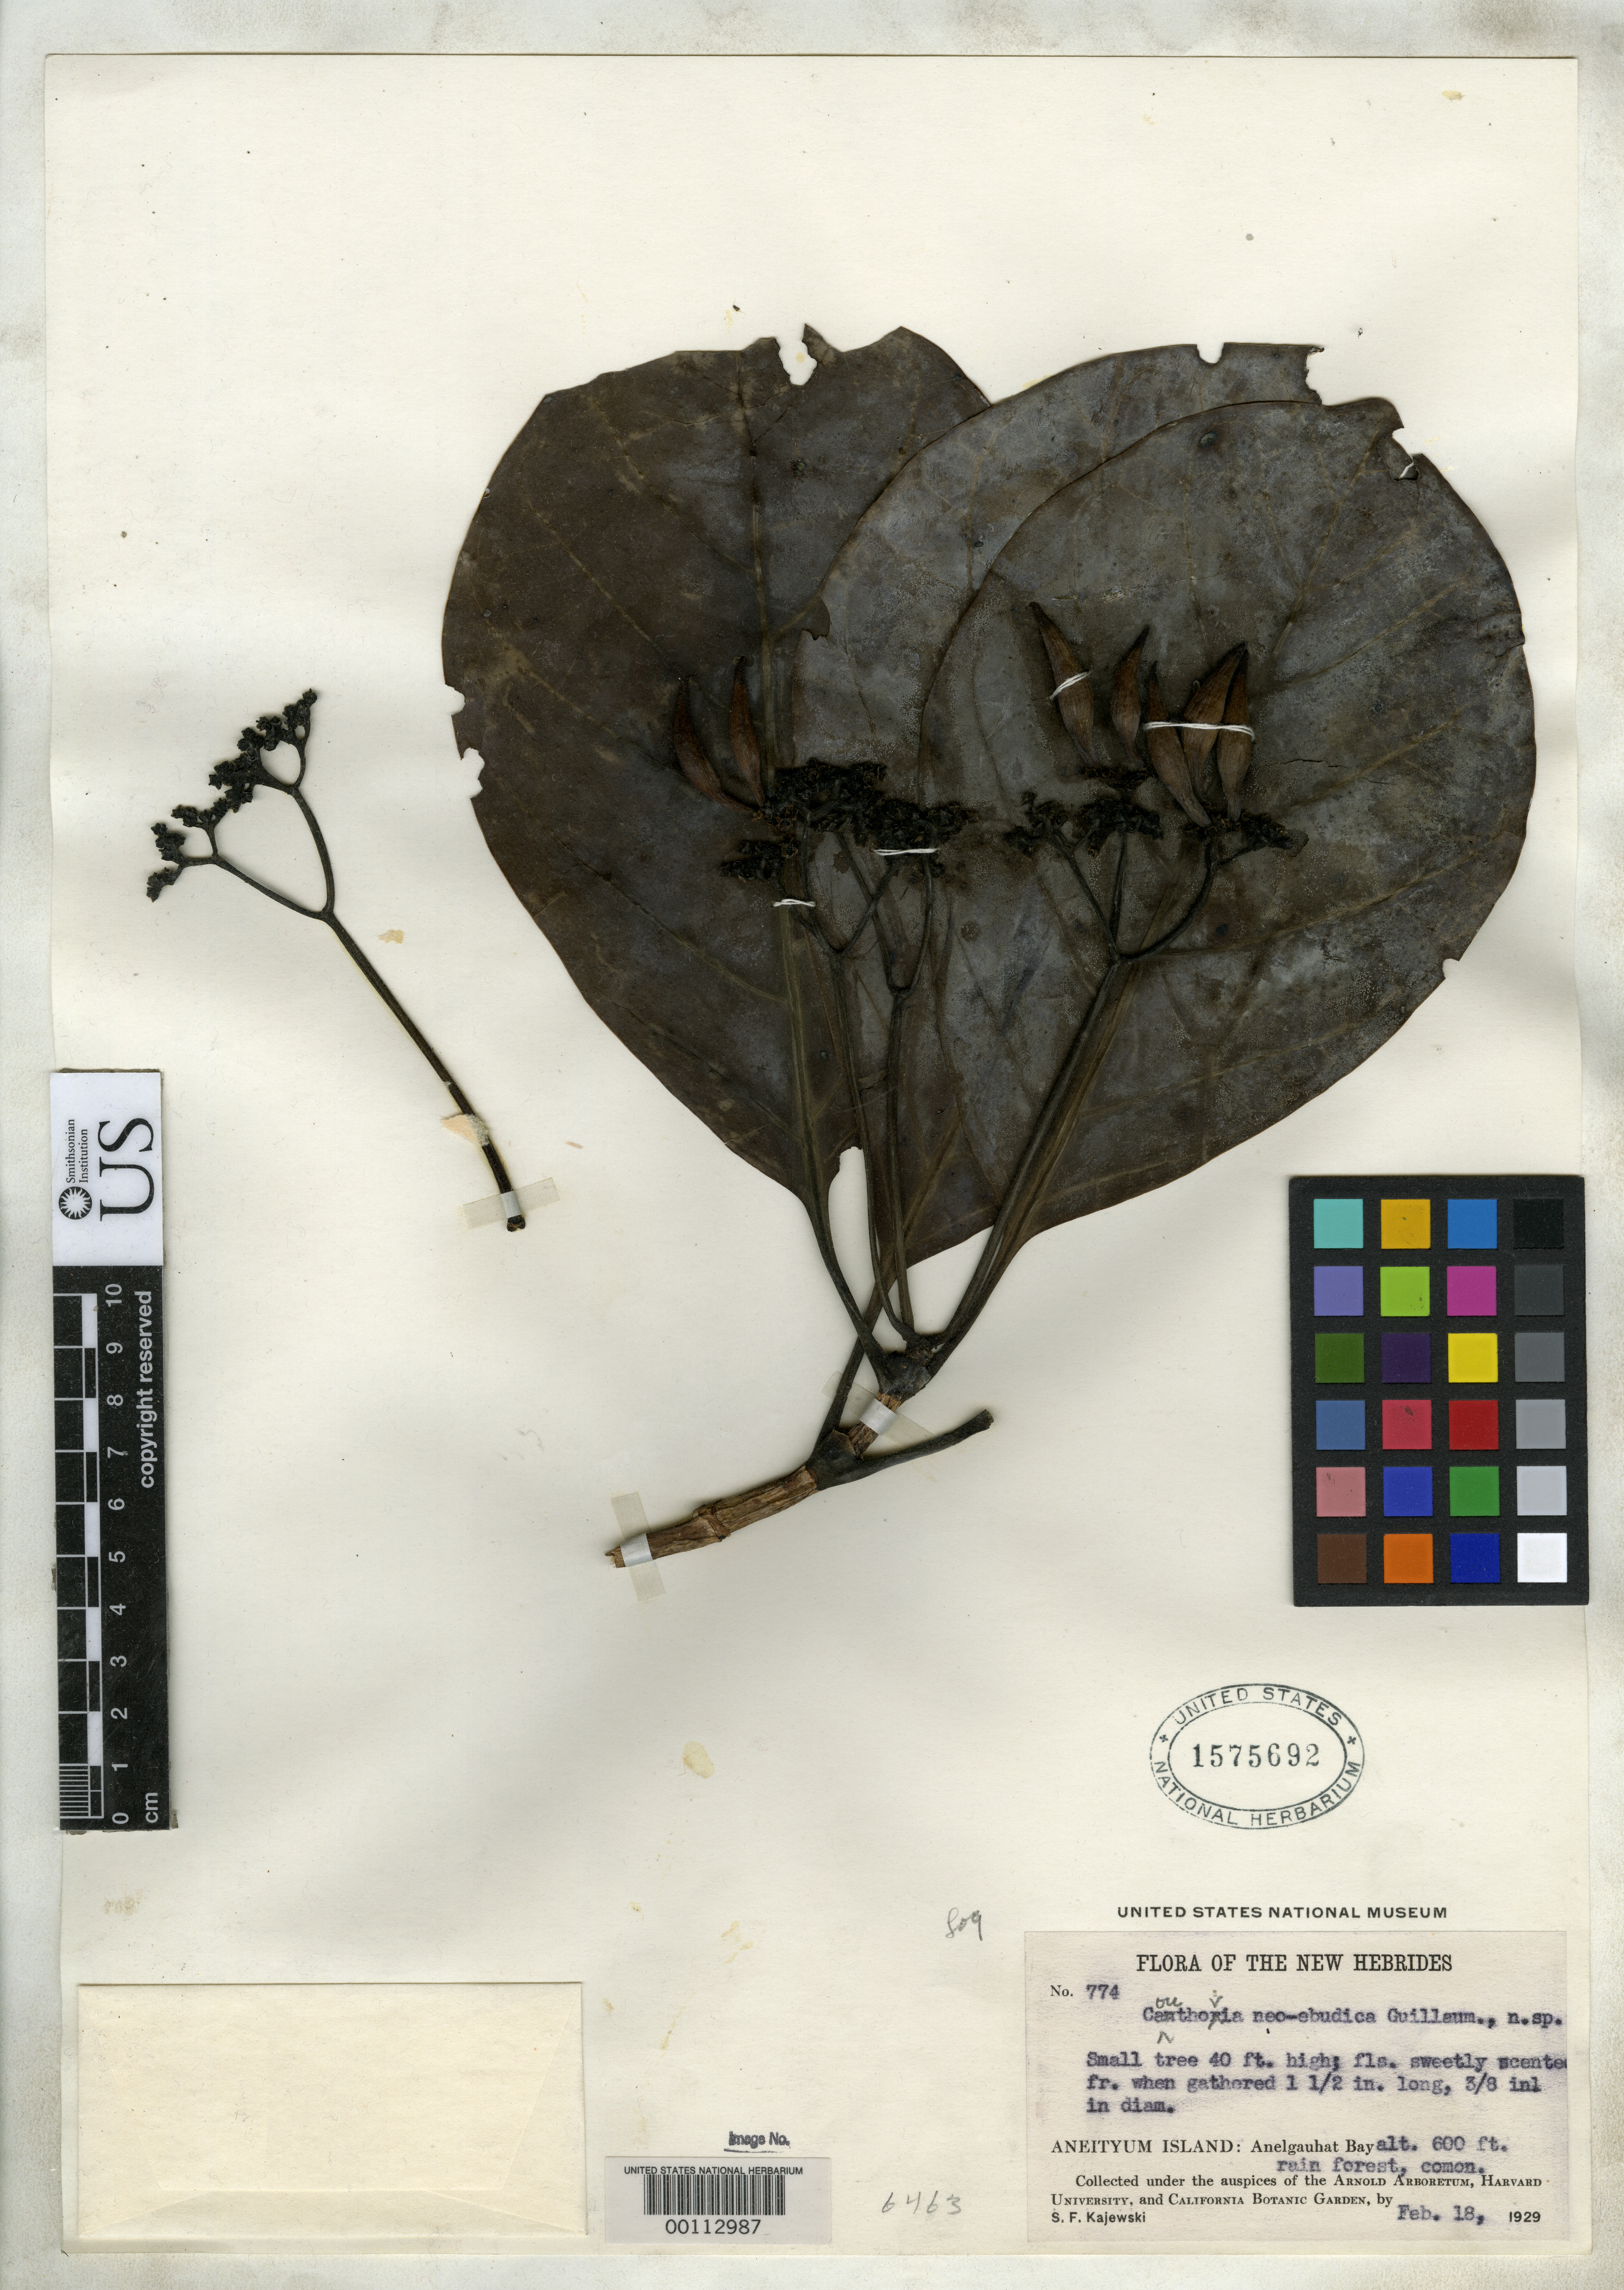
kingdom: Plantae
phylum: Tracheophyta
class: Magnoliopsida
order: Gentianales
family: Loganiaceae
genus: Couthovia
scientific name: Couthovia neo-ebudica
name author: Guillaumin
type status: Type Fragment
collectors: S. Kajewski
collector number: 774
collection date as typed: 18 Feb 1929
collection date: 1929-02-18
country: Vanuatu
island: Anatom [Aneityum]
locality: Anelgauhat Bay; alt. 600 ft.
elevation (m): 183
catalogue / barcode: US 1575692